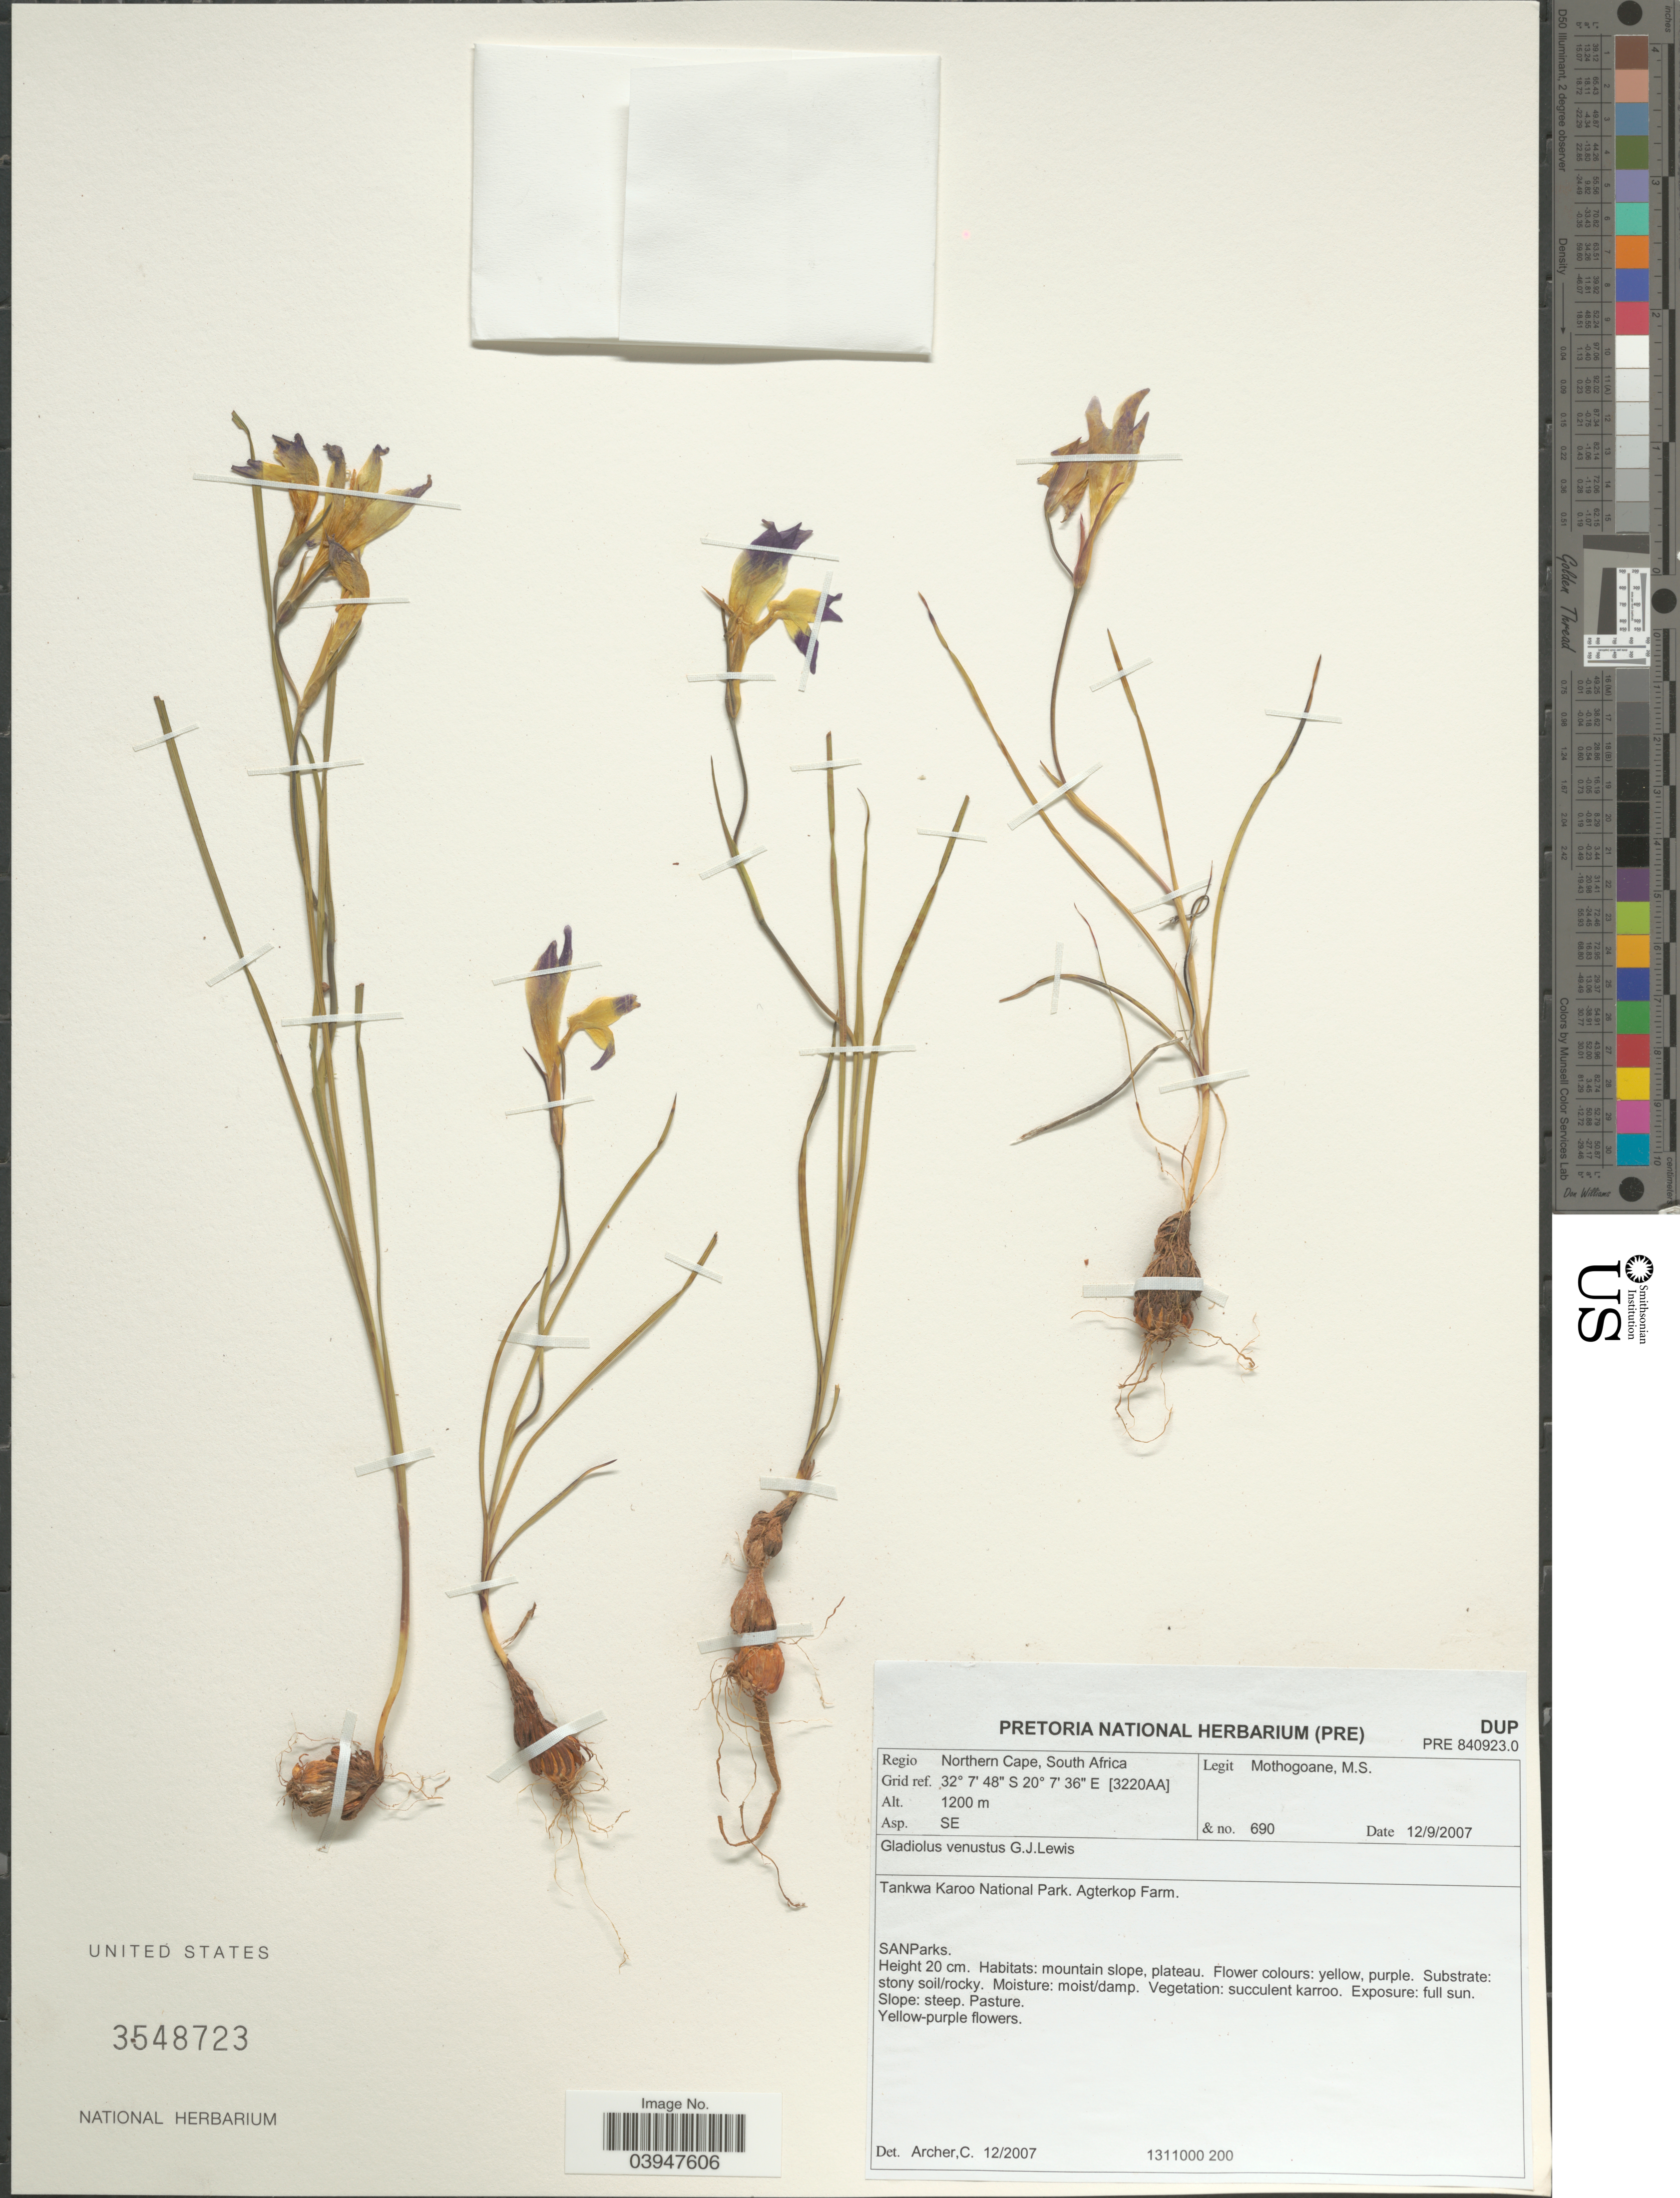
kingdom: Plantae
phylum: Tracheophyta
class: Liliopsida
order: Asparagales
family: Iridaceae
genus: Gladiolus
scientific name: Gladiolus venustus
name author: G.J. Lewis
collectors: M. Mothogoane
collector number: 690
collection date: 2007-09-12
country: South Africa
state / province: Northern Cape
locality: Regio Northern Cape, South Africa. Grid ref. [3220AA]. Tankwa Karoo National Park. Agterkop Farm. SanParks.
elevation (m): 1200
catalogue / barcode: US 3548723